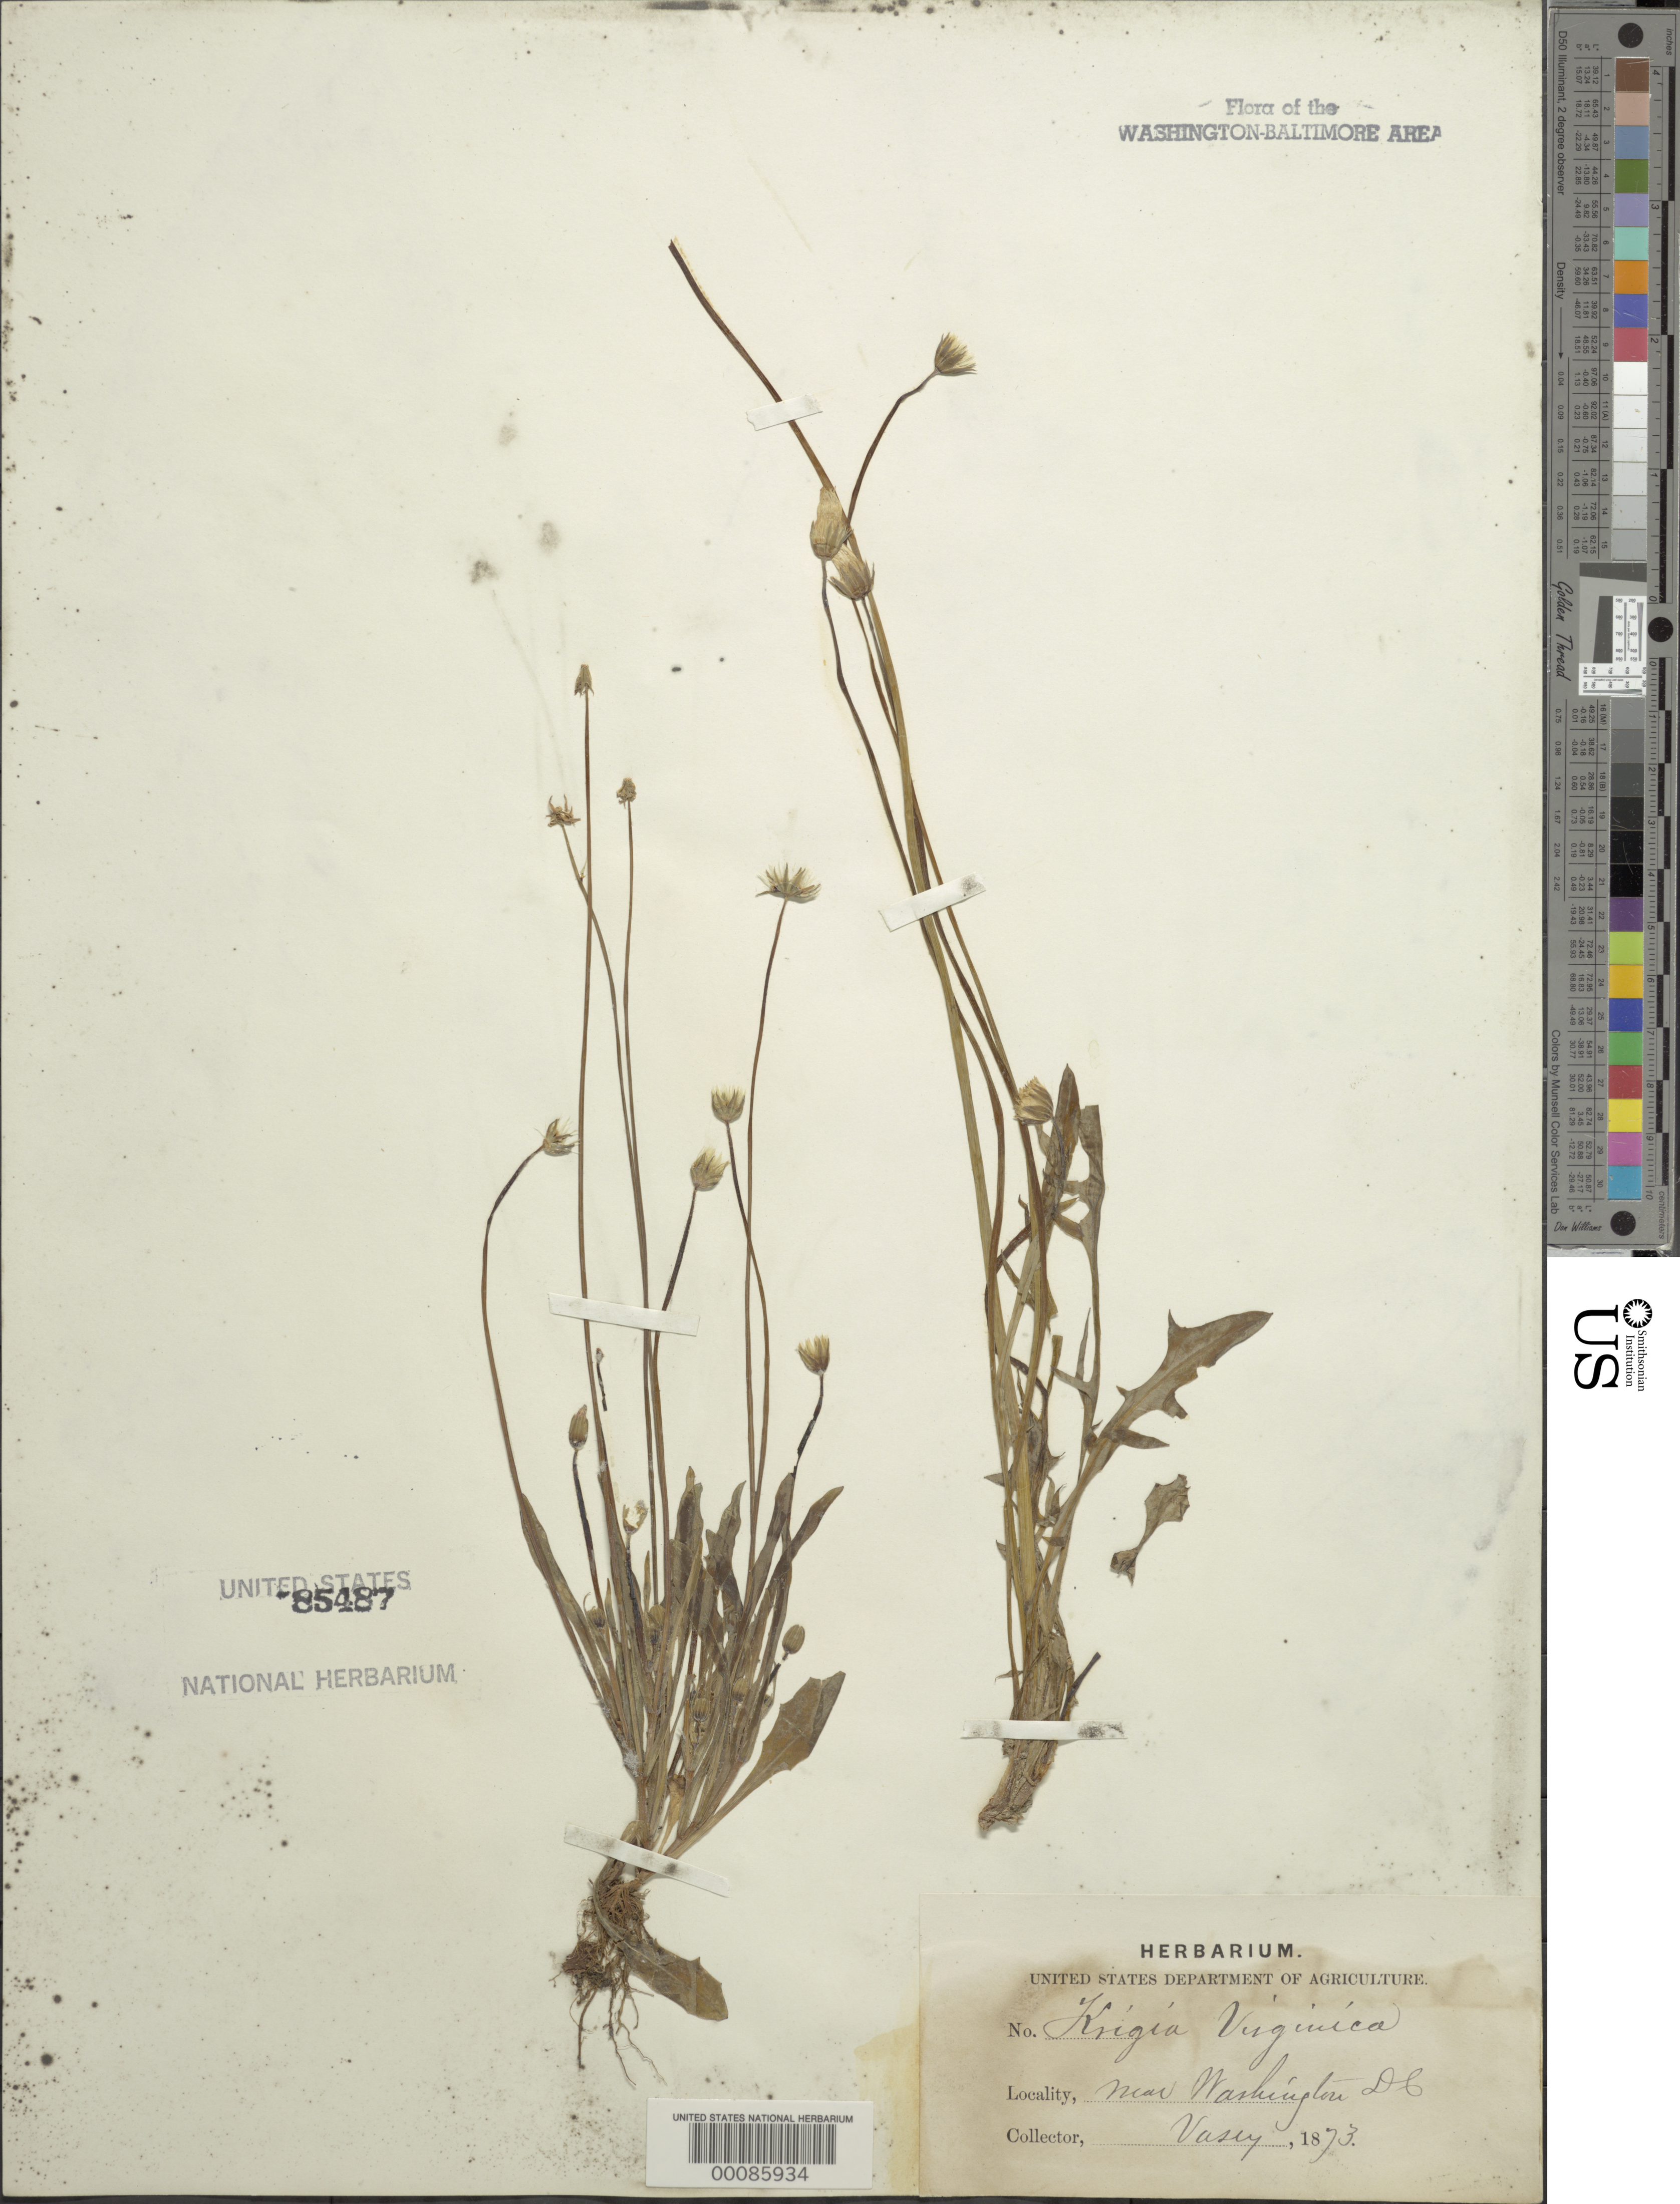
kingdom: Plantae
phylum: Tracheophyta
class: Magnoliopsida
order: Asterales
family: Asteraceae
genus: Krigia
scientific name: Krigia virginica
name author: (L.) Willd.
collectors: G. Vasey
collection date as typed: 1873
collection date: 1873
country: United States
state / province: District of Columbia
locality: DC vicinity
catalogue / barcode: US 85487